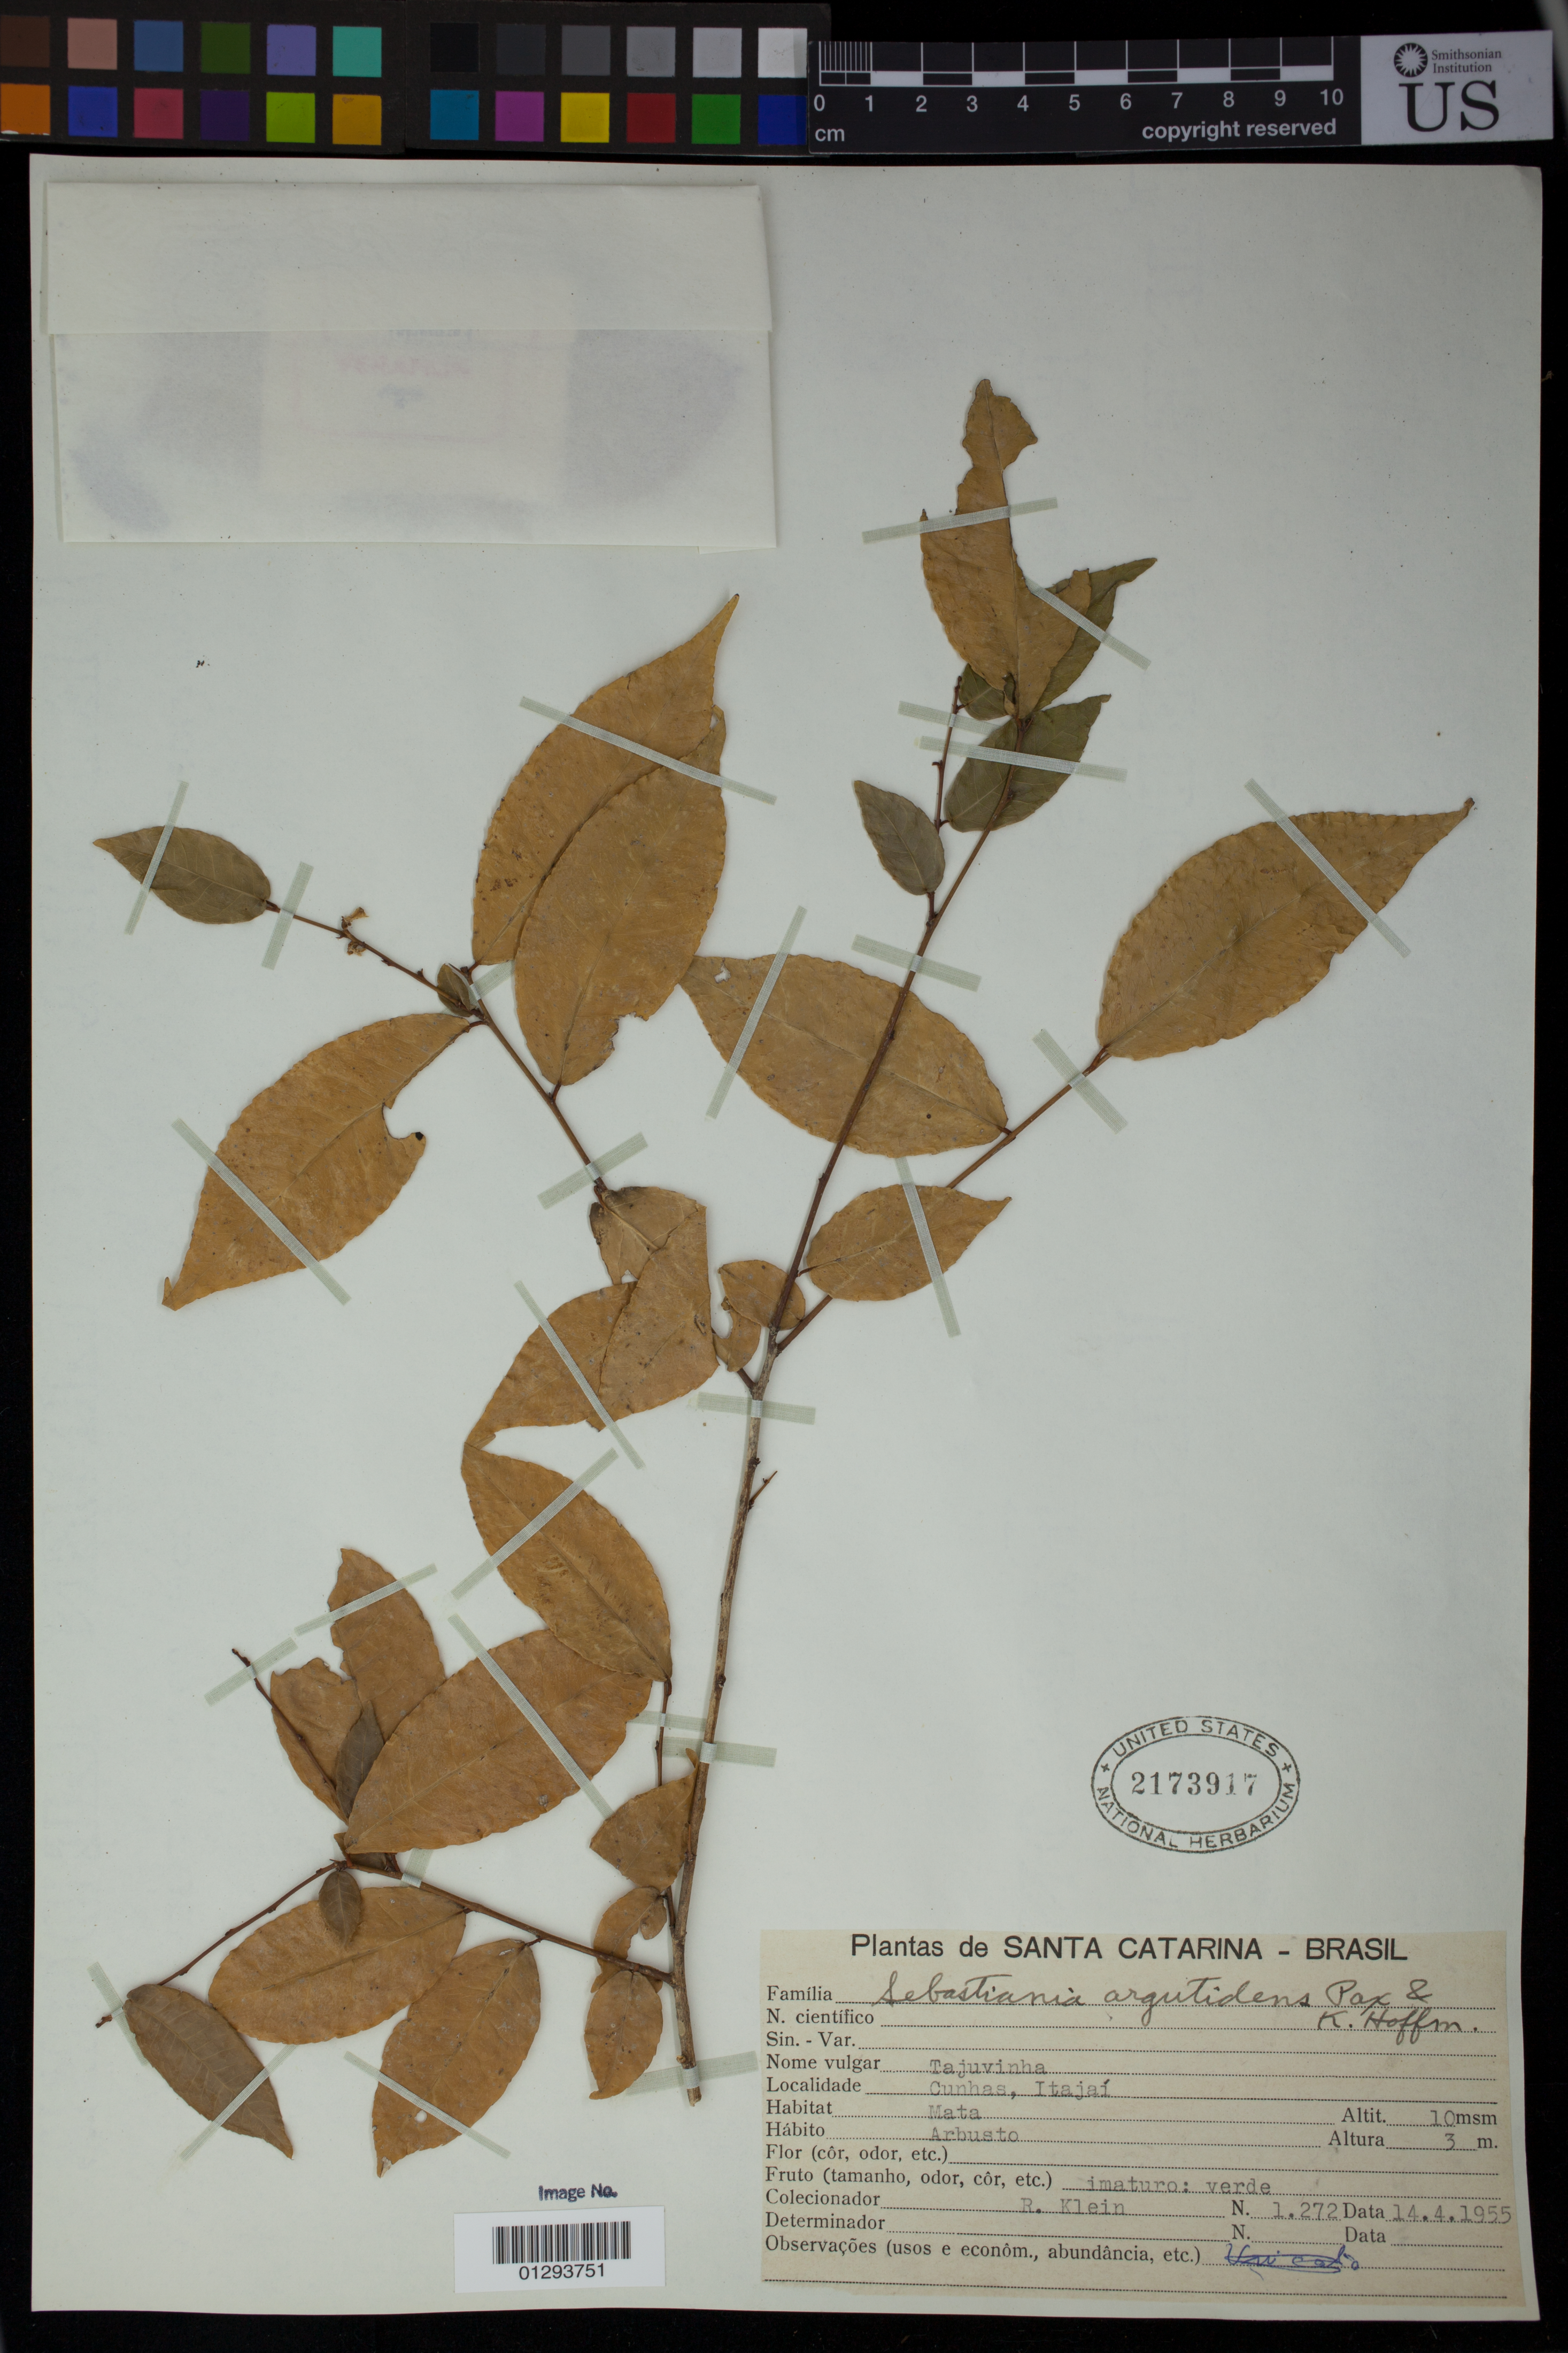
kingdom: Plantae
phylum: Tracheophyta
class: Magnoliopsida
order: Malpighiales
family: Euphorbiaceae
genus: Sebastiania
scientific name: Sebastiania argutidens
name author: Pax & K. Hoffm.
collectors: R. Klein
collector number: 1272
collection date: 1955-04-14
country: Brazil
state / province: Santa Catarina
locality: Cunhas, Itajai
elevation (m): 10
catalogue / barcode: US 2173917